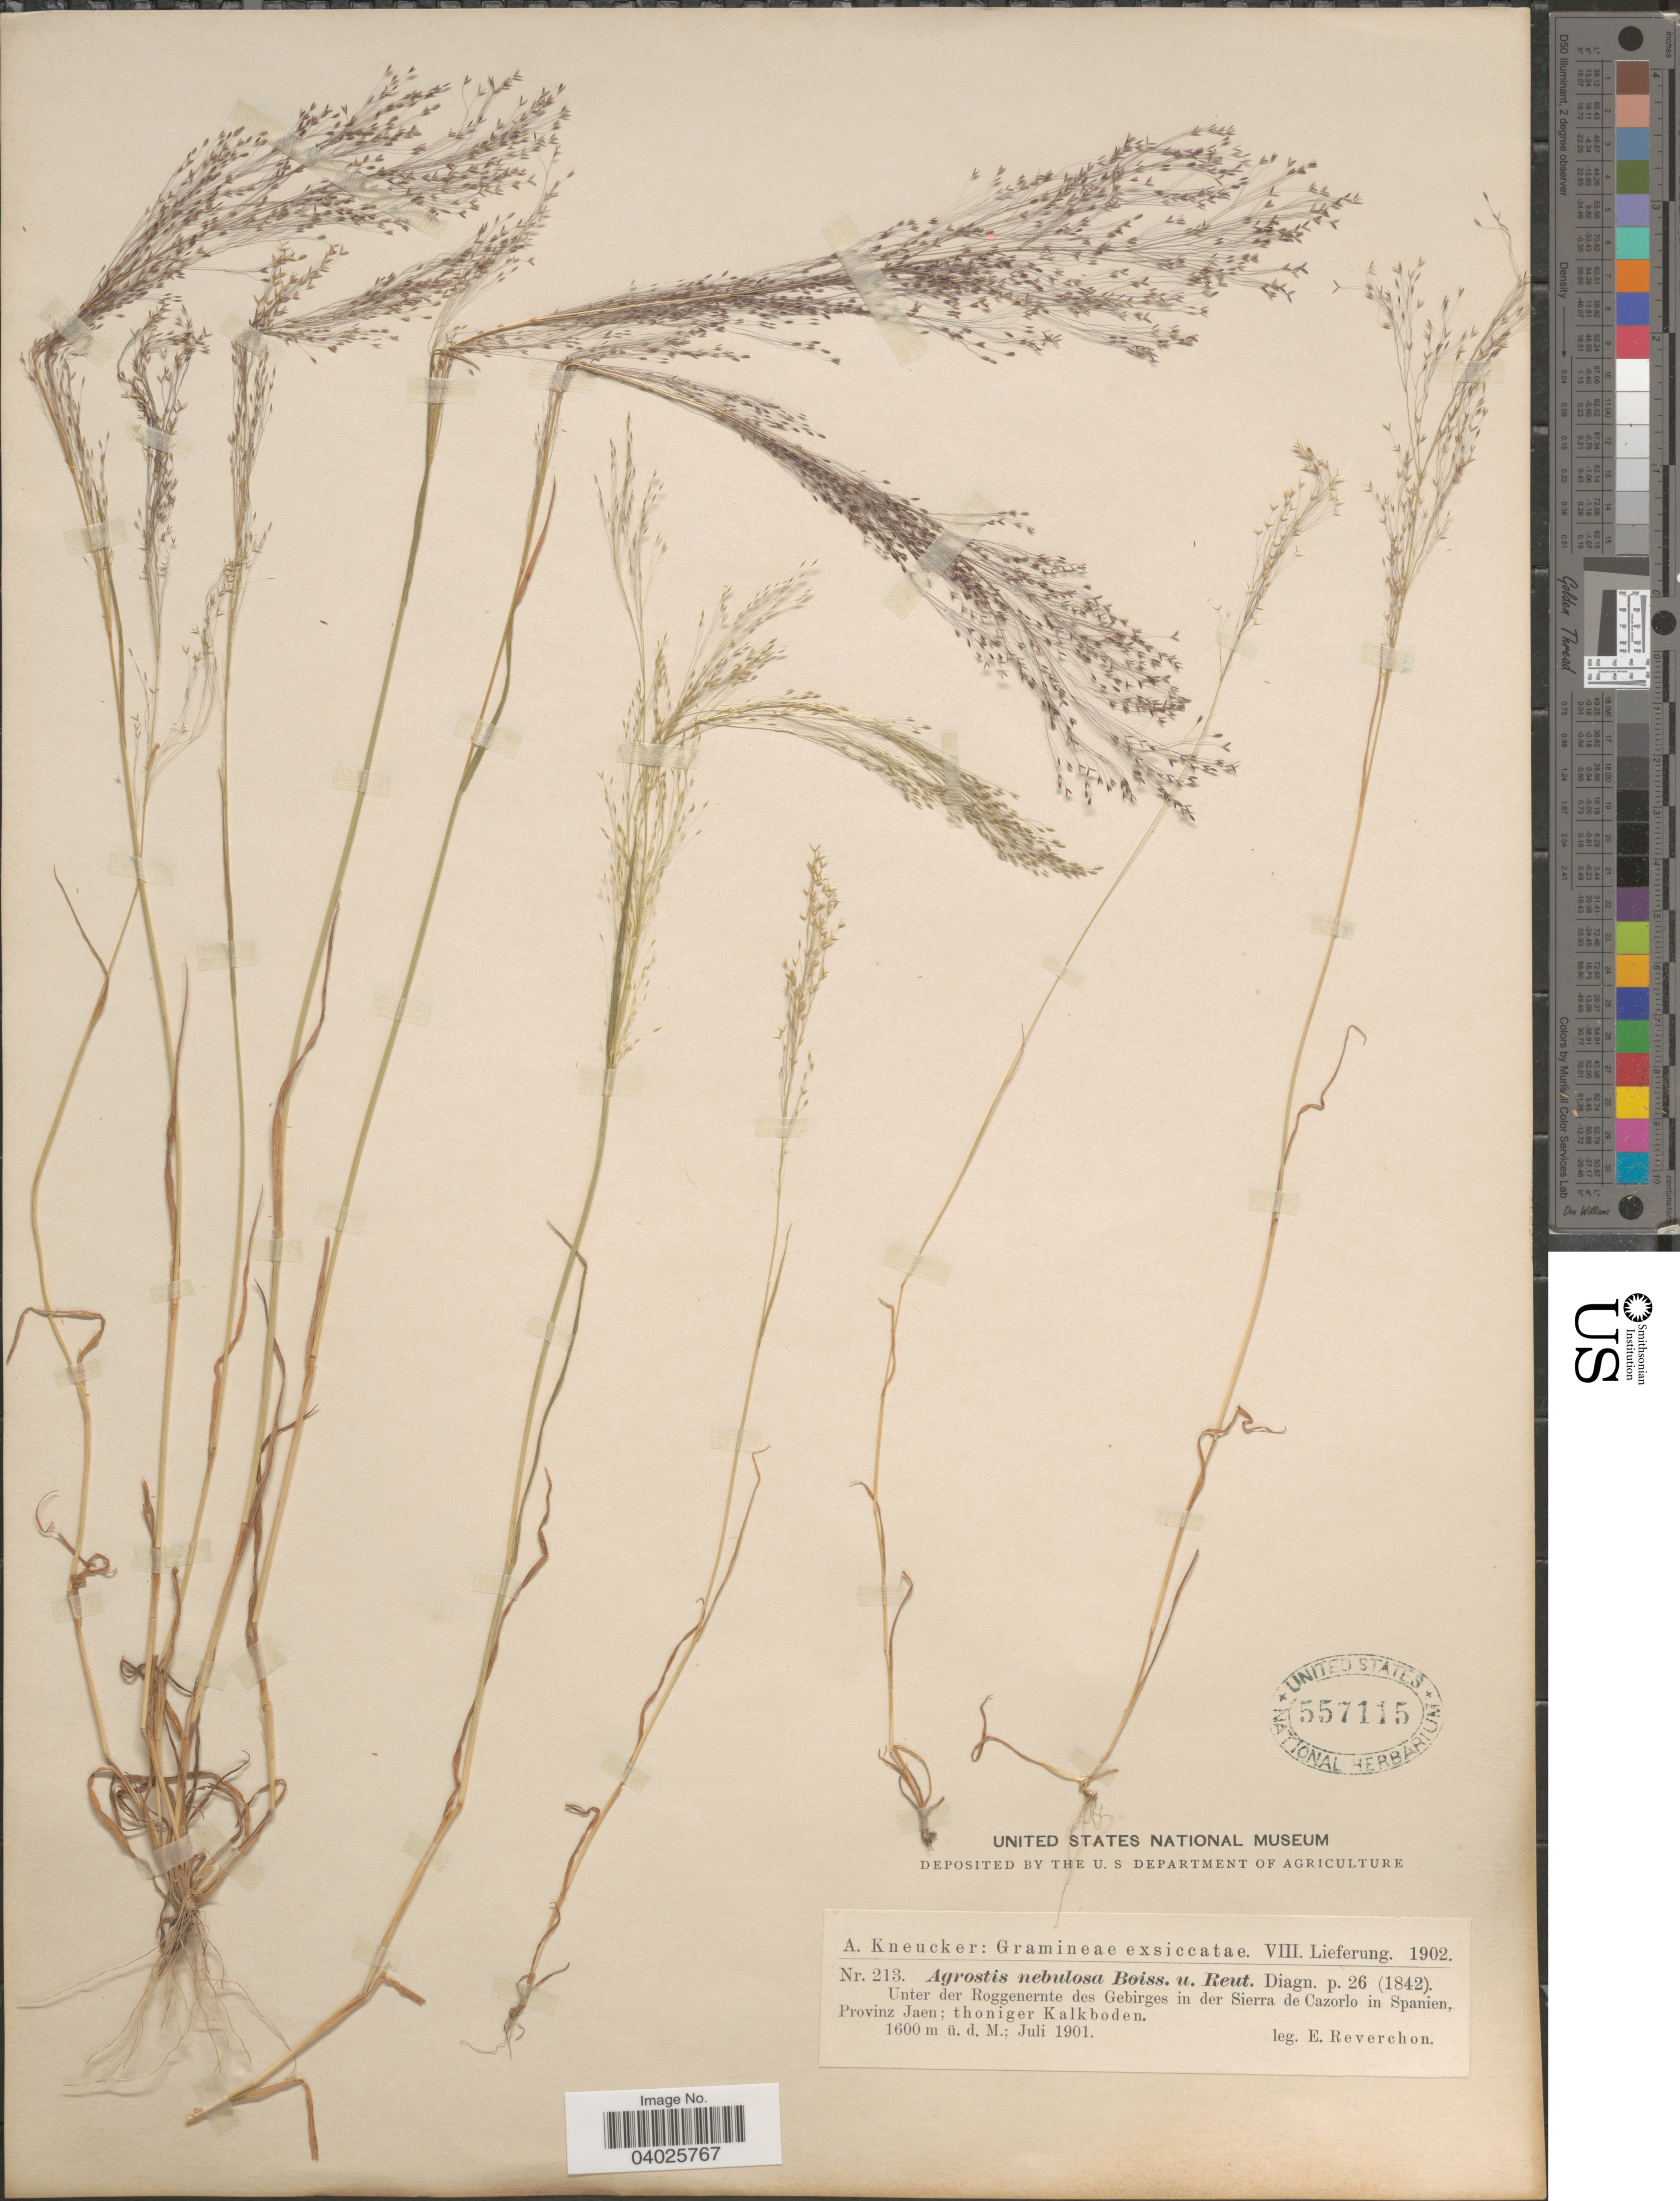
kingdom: Plantae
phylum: Tracheophyta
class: Liliopsida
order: Poales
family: Poaceae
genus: Agrostis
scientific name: Agrostis nebulosa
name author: Boiss. & Reut.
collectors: E. Reverchon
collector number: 213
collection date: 1901-07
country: Spain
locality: Unter der Roggenernte des Gebirges in der Sierra de Cazorlo in Spanien, Provinz Jaen; thoniger Kalkboden.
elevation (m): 1600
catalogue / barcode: US 557115